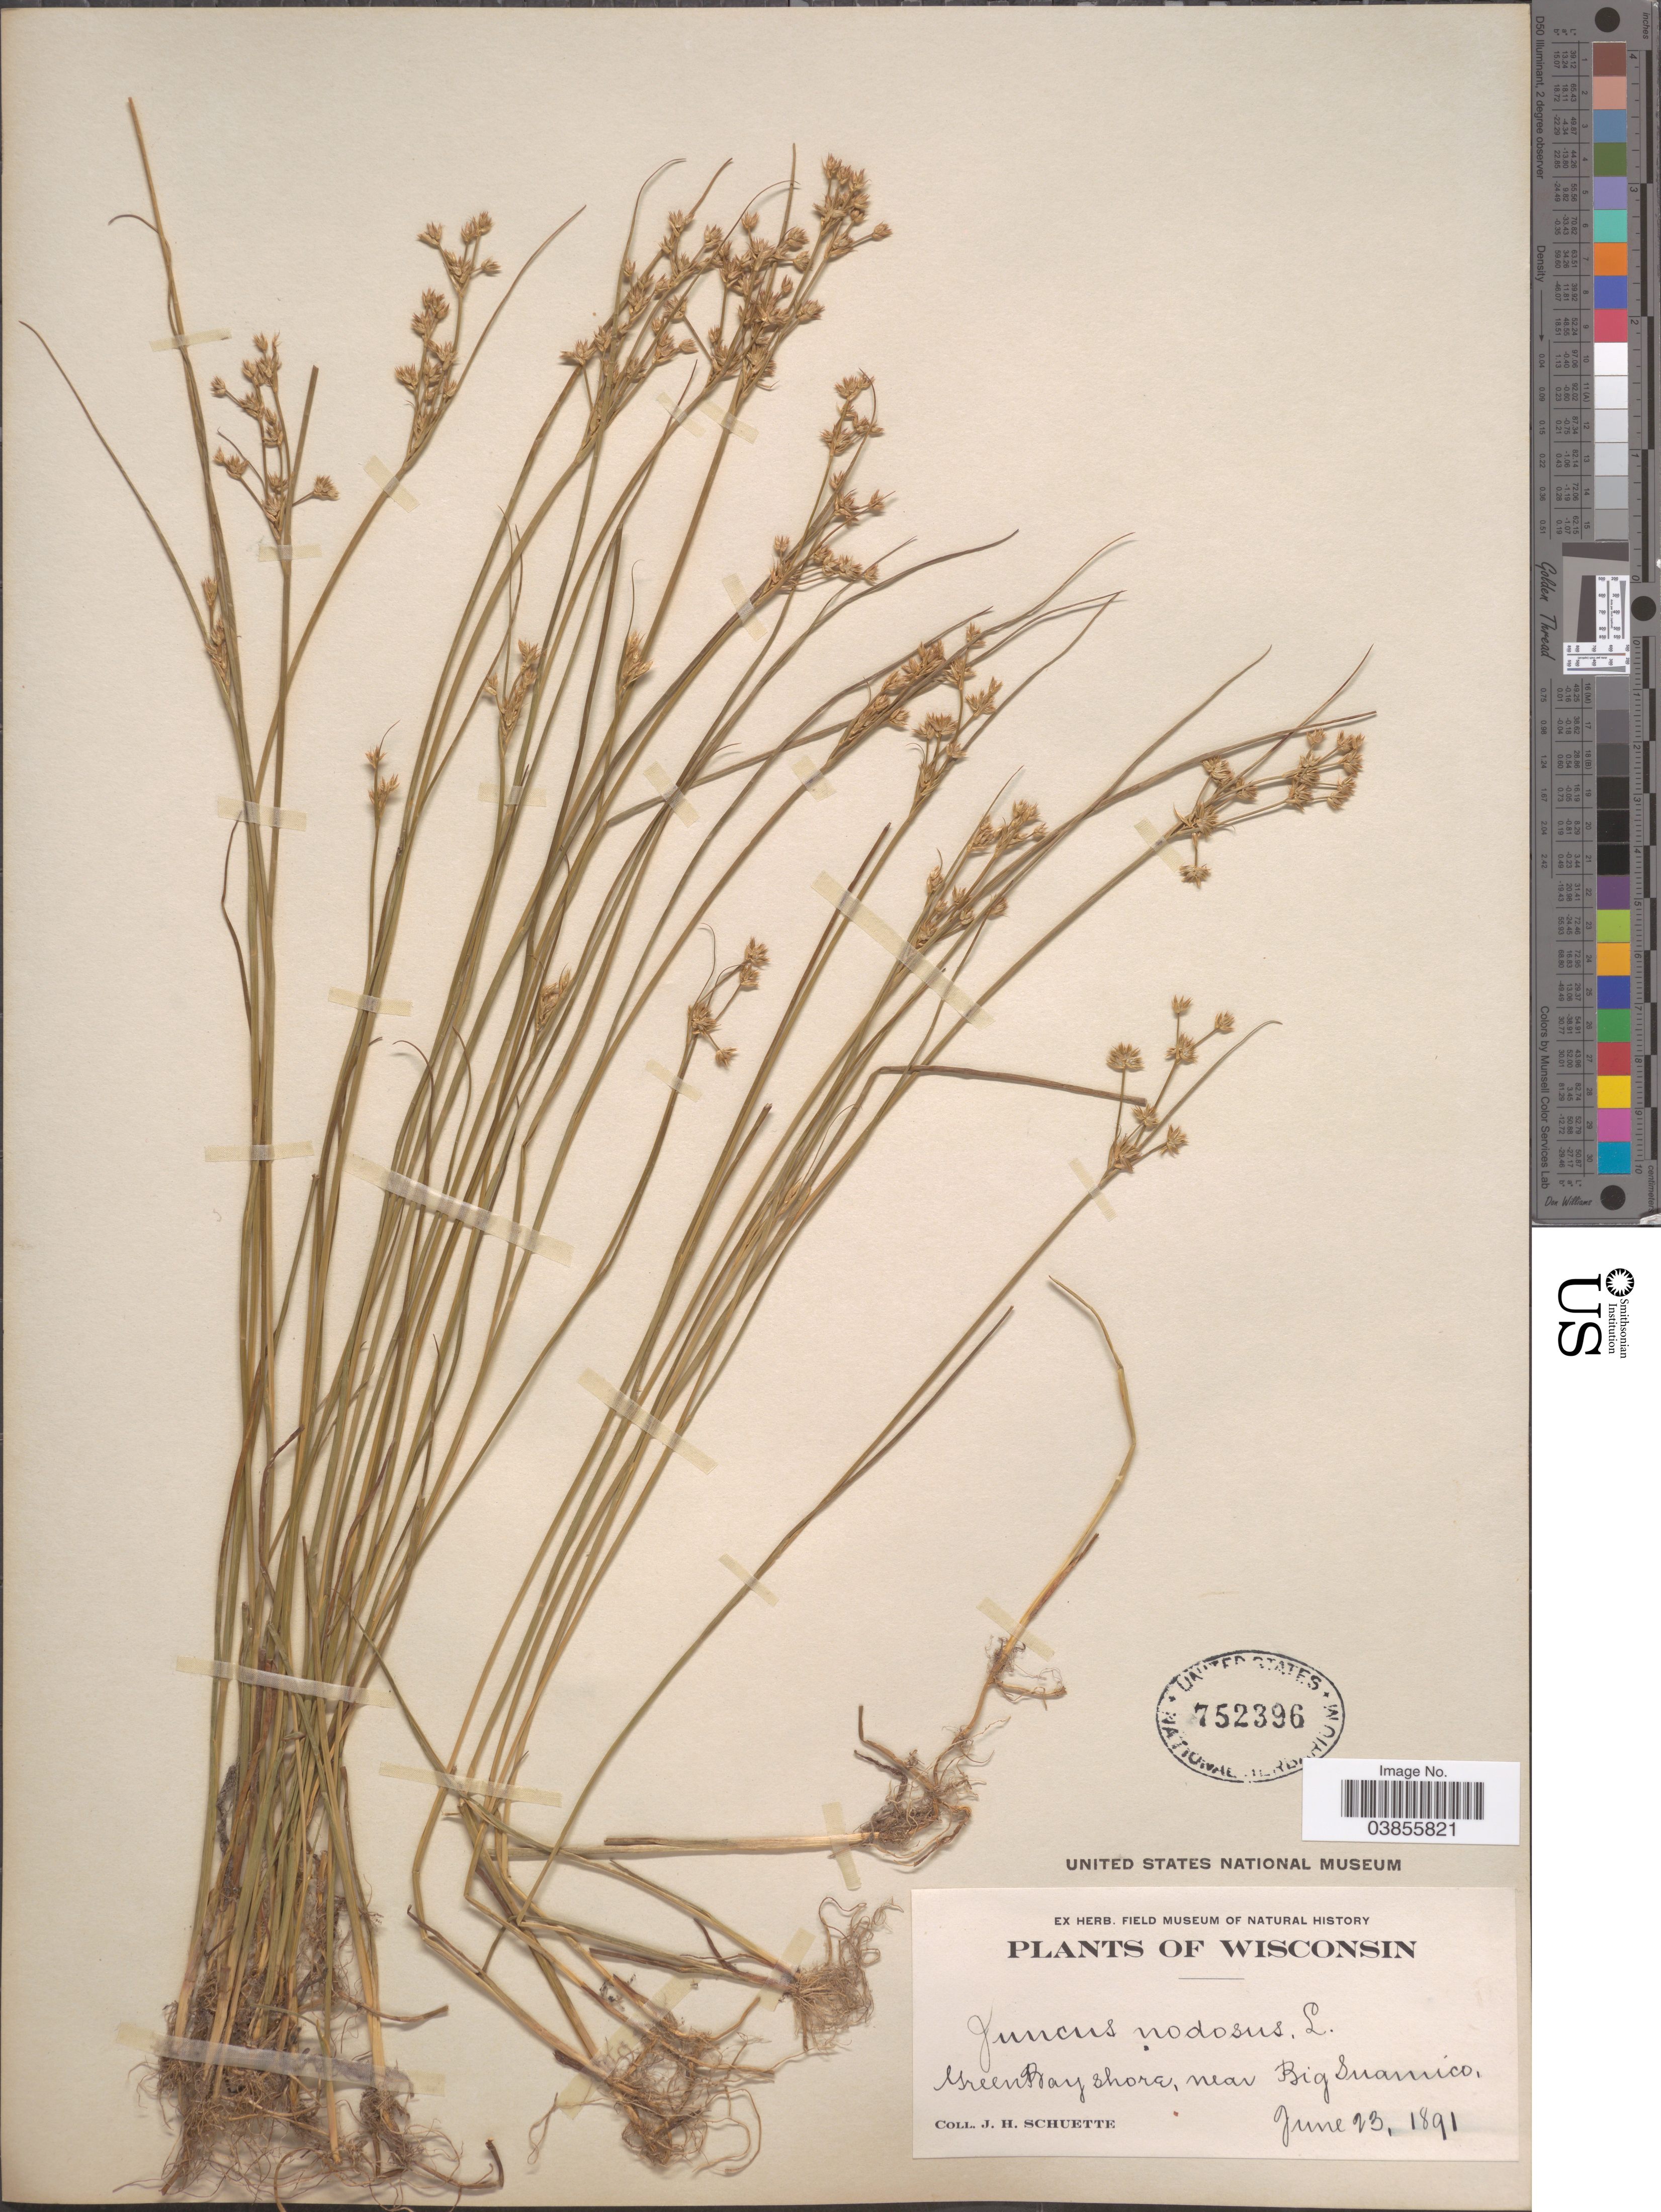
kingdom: Plantae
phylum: Tracheophyta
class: Liliopsida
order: Poales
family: Juncaceae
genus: Juncus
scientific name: Juncus nodosus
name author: L.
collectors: J. H. Schuette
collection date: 1891-06-23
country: United States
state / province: Wisconsin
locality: Green Bay shore, near Big Suamico.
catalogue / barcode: US 752396